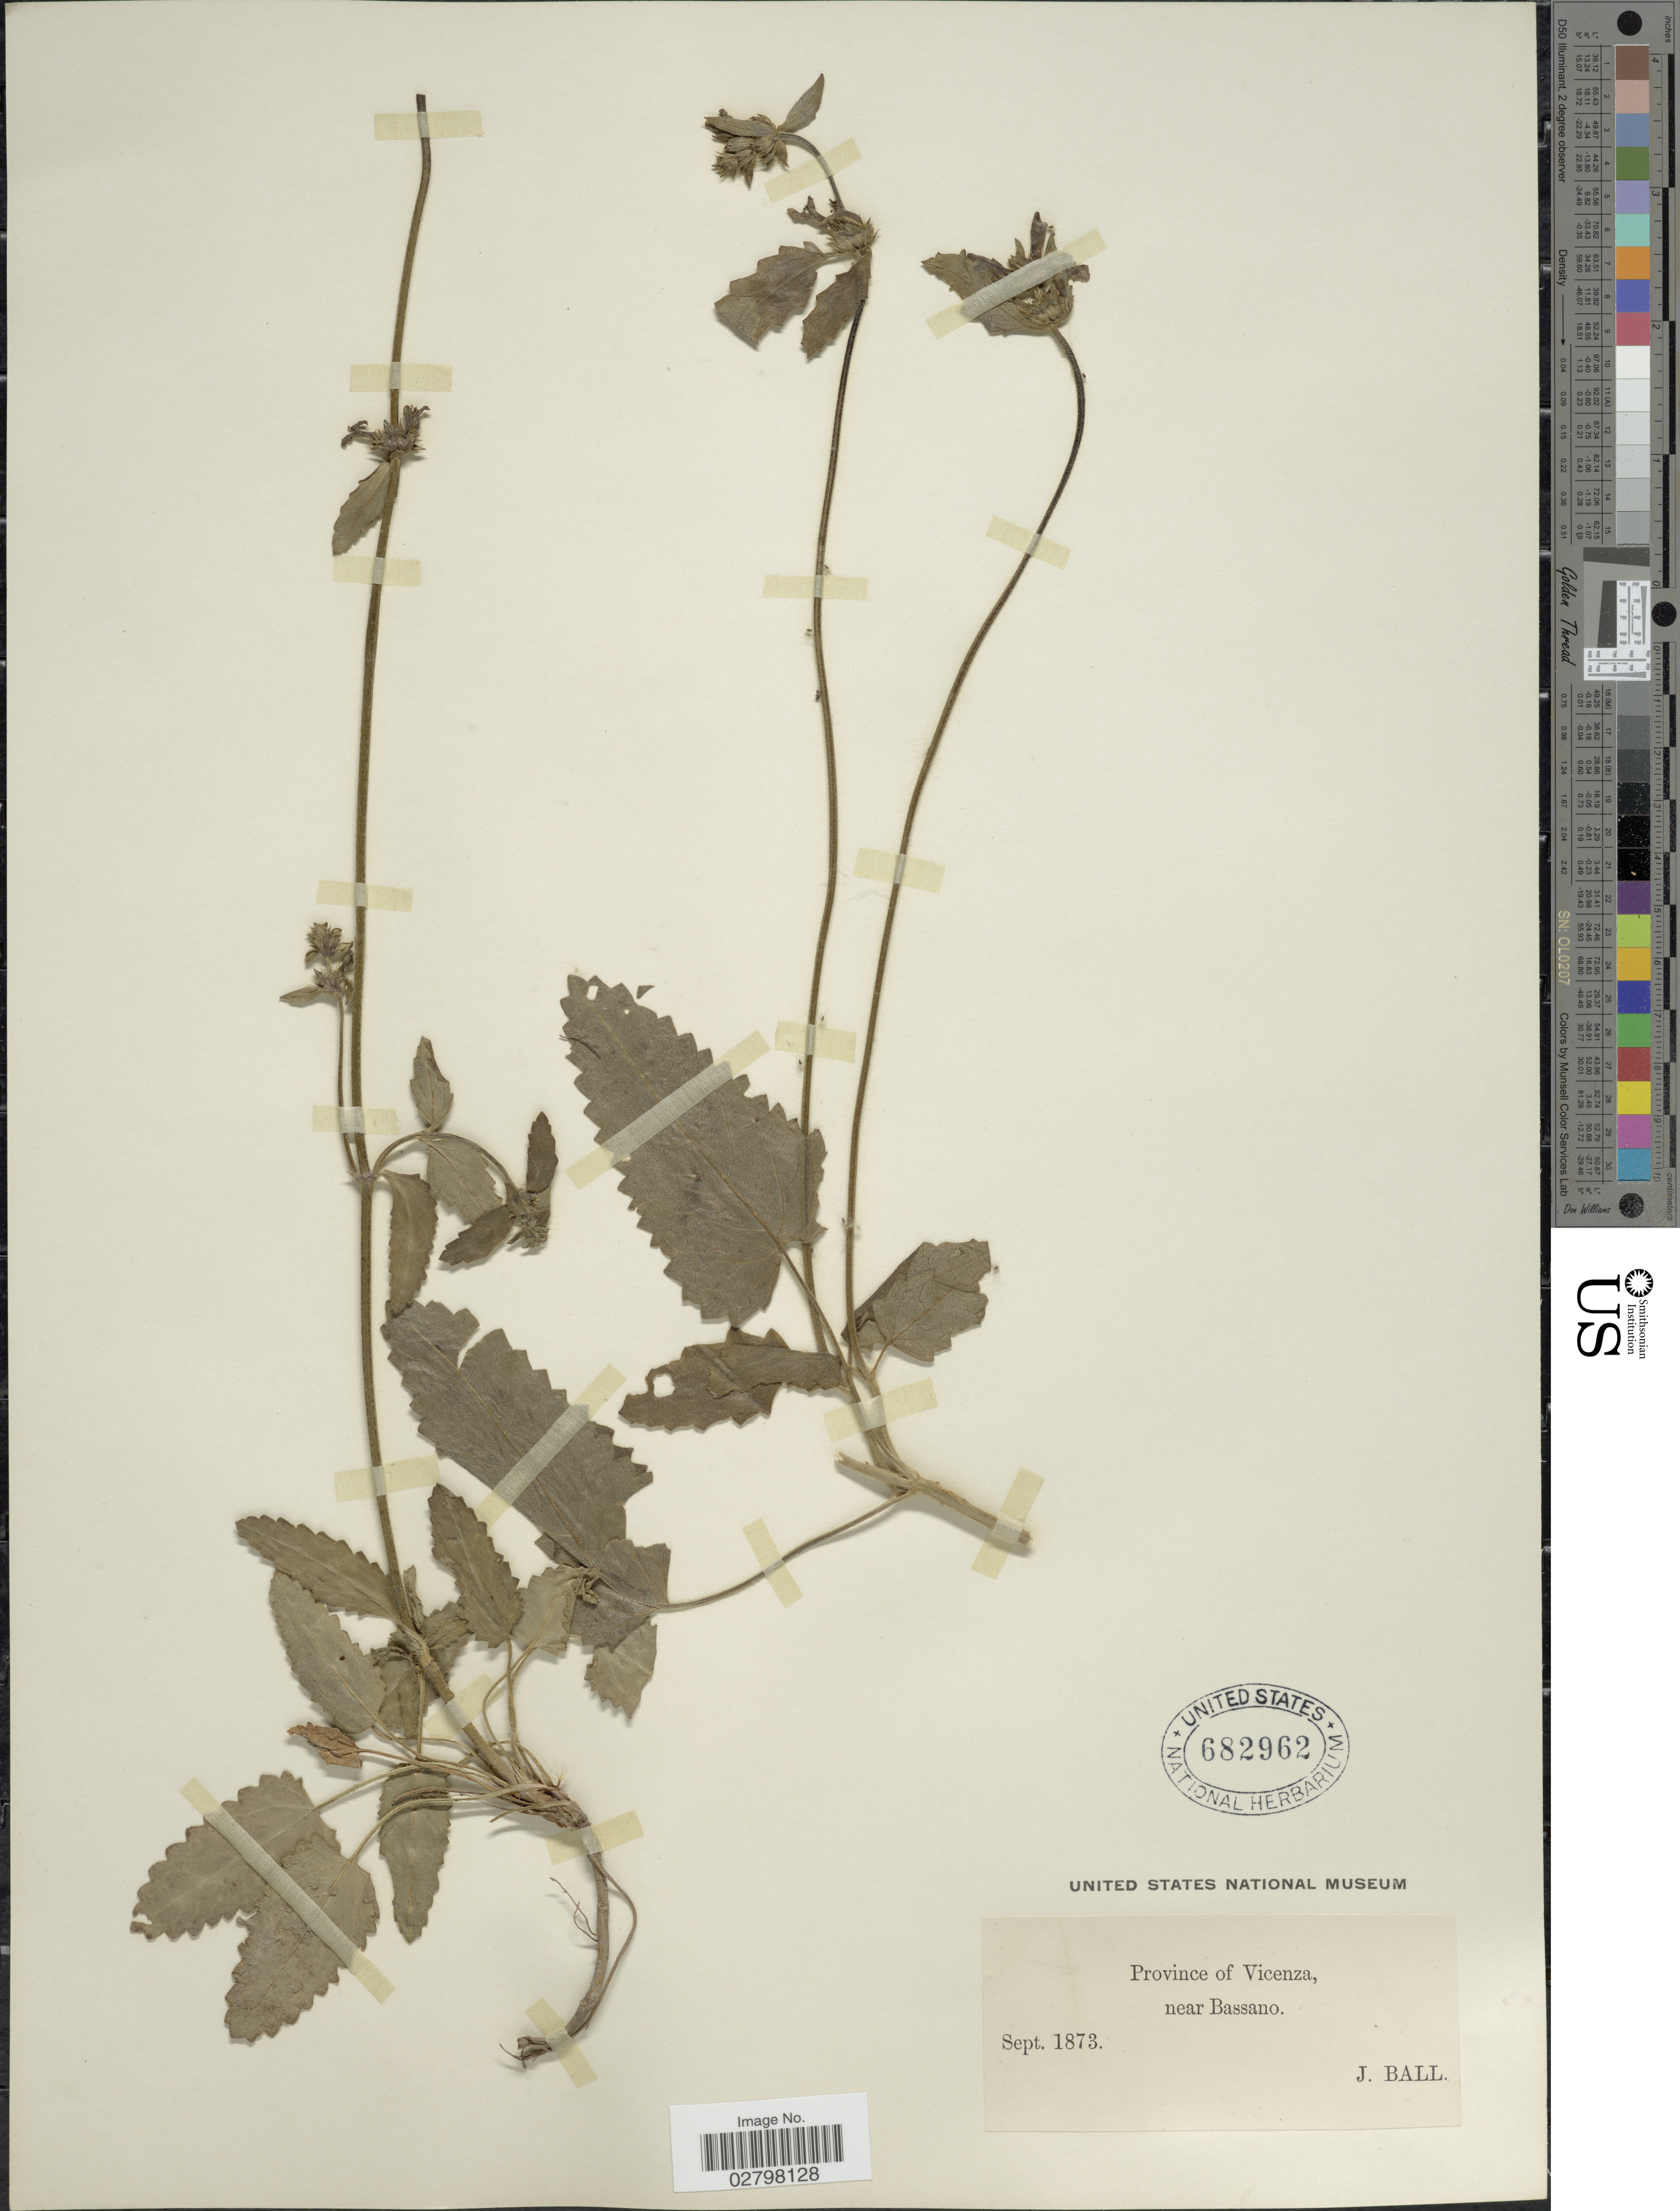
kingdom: Plantae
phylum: Tracheophyta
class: Magnoliopsida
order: Lamiales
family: Lamiaceae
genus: Stachys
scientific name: Stachys sp.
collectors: J. Ball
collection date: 1873-09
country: Italy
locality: Province of Vicenza, near Bassano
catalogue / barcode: US 682962